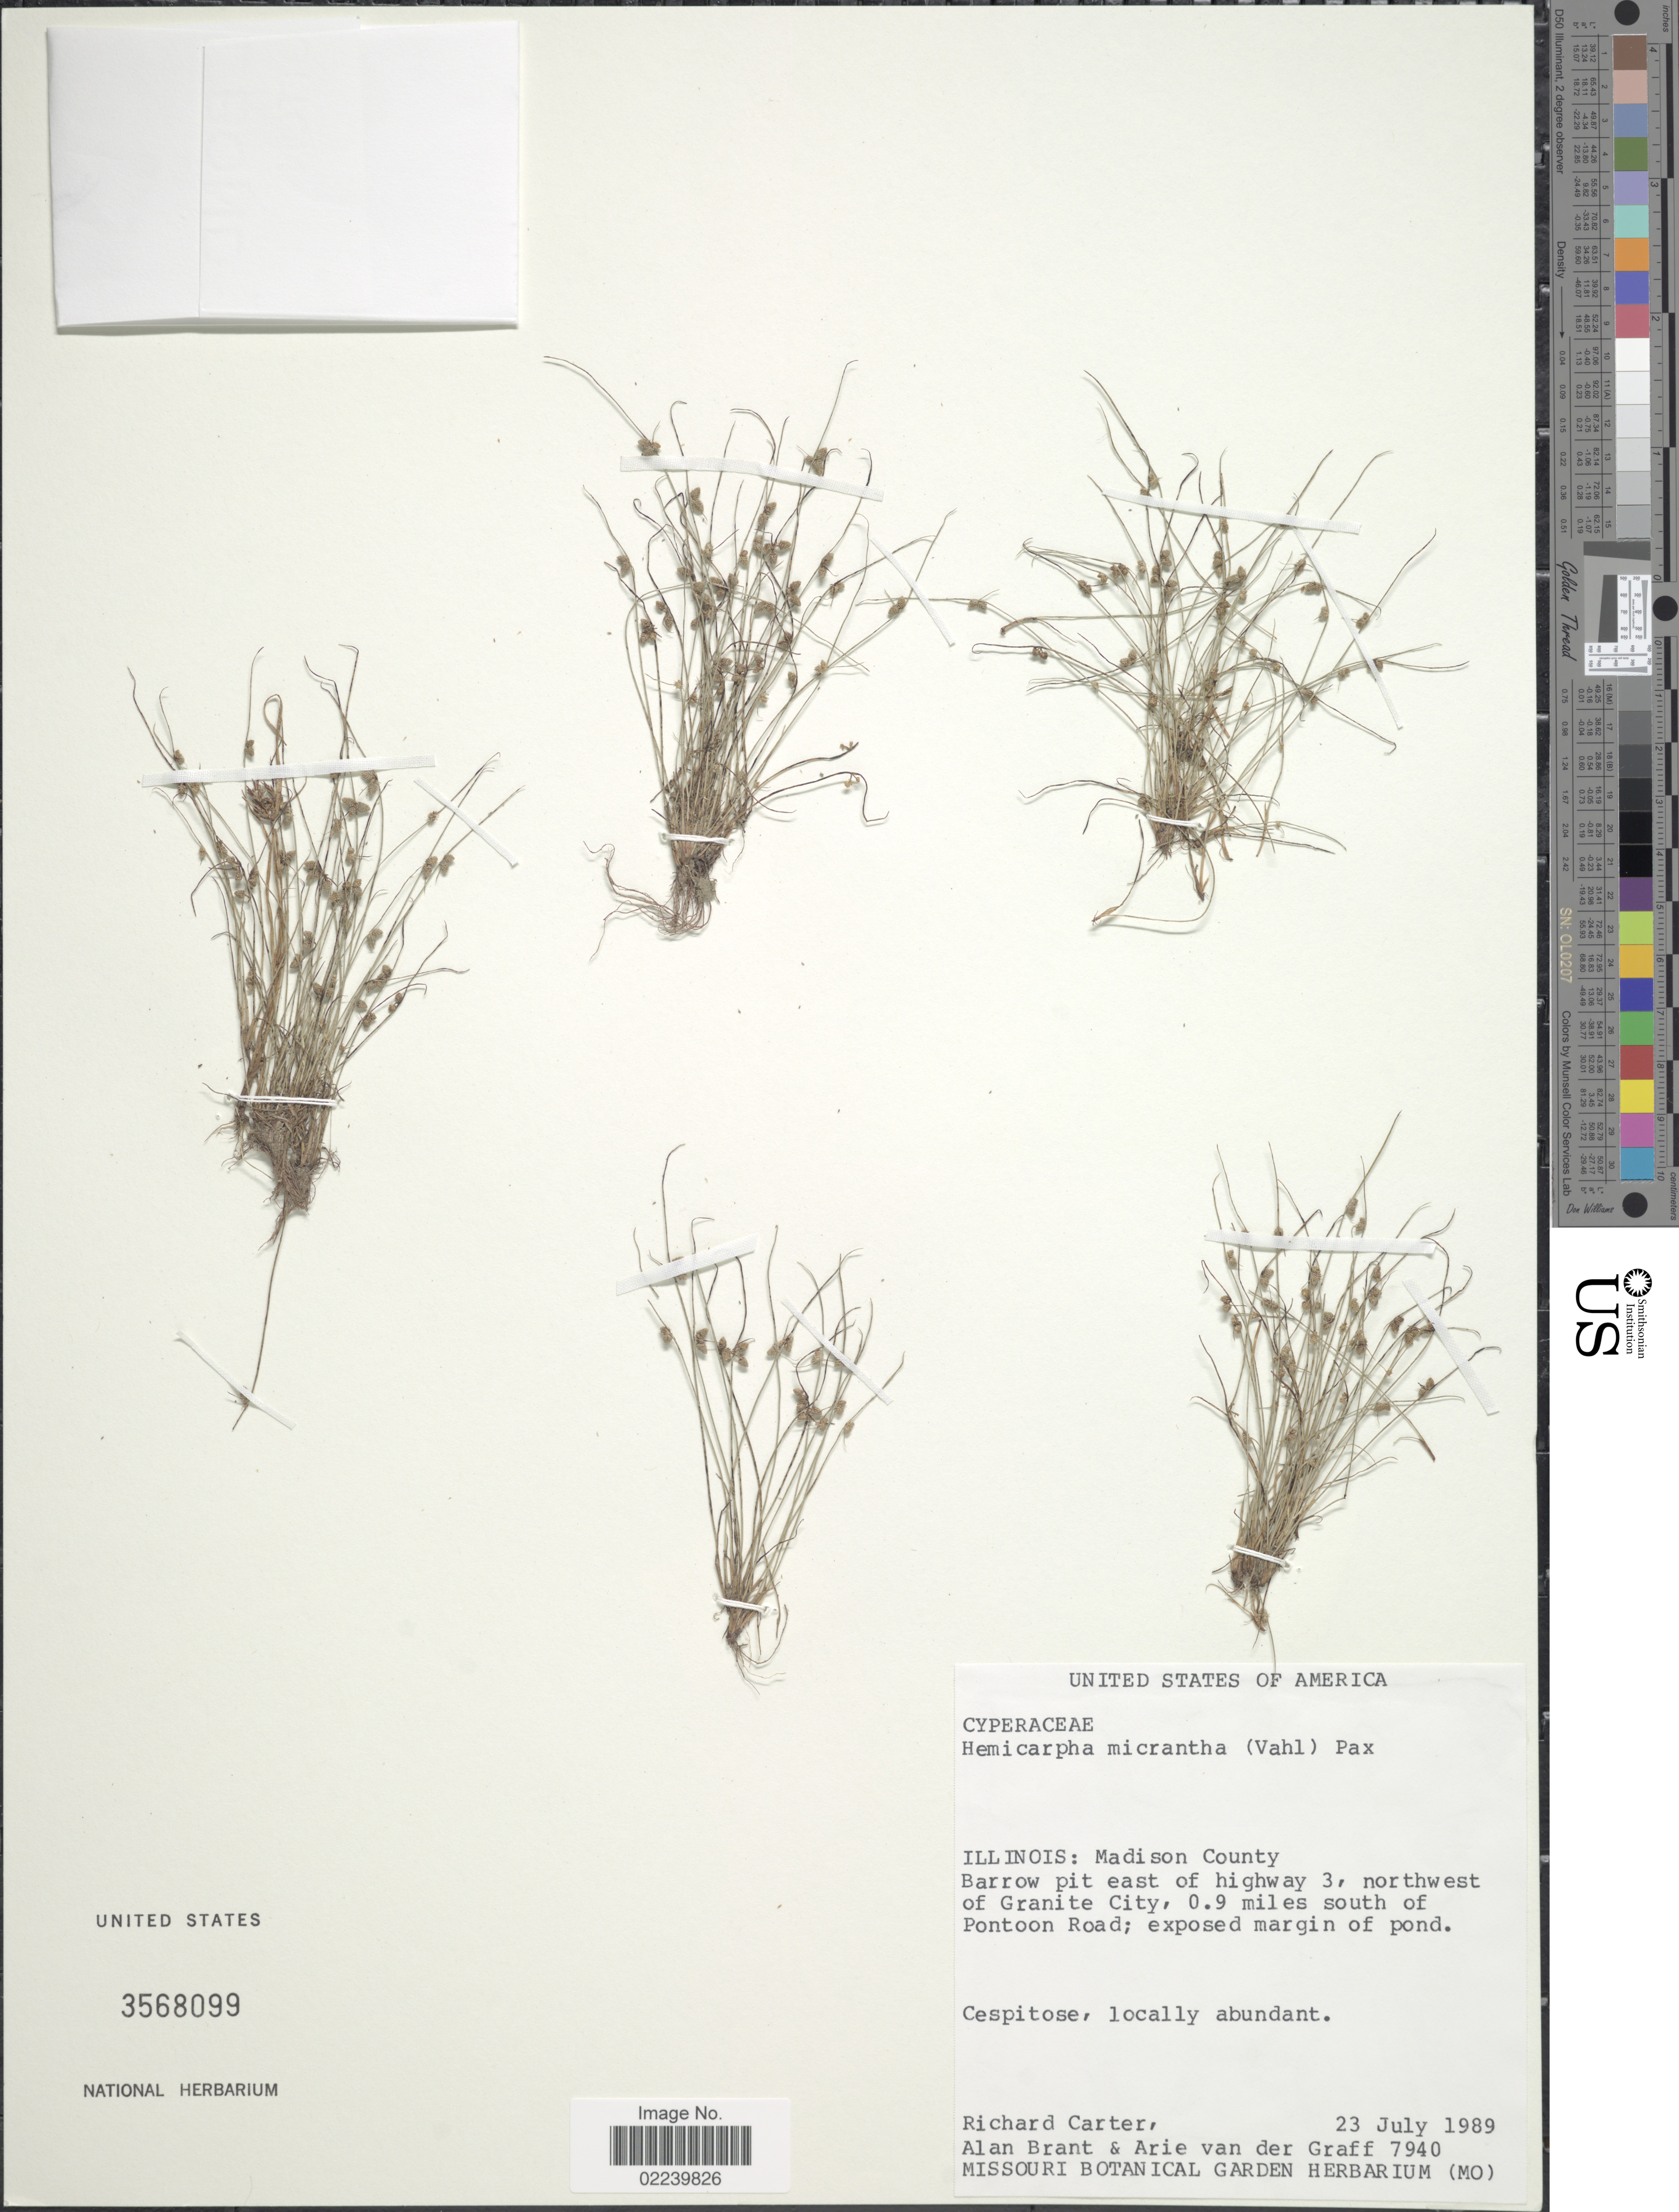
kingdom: Plantae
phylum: Tracheophyta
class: Liliopsida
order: Poales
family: Cyperaceae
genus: Cyperus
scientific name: Cyperus subsquarrosus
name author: (Muhl.) Bauters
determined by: Strong, M. T., (US), Smithsonian Institution - National Museum of Natural History (UNITED STATES)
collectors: R. Carter, A. Brant & A. Graff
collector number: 7940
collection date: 1989-07-23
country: United States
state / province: Illinois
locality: Madison County, Barrow pit east of highway 3, northwest of Granite City, 0.9 miles south of Pontoon Road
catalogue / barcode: US 3568099